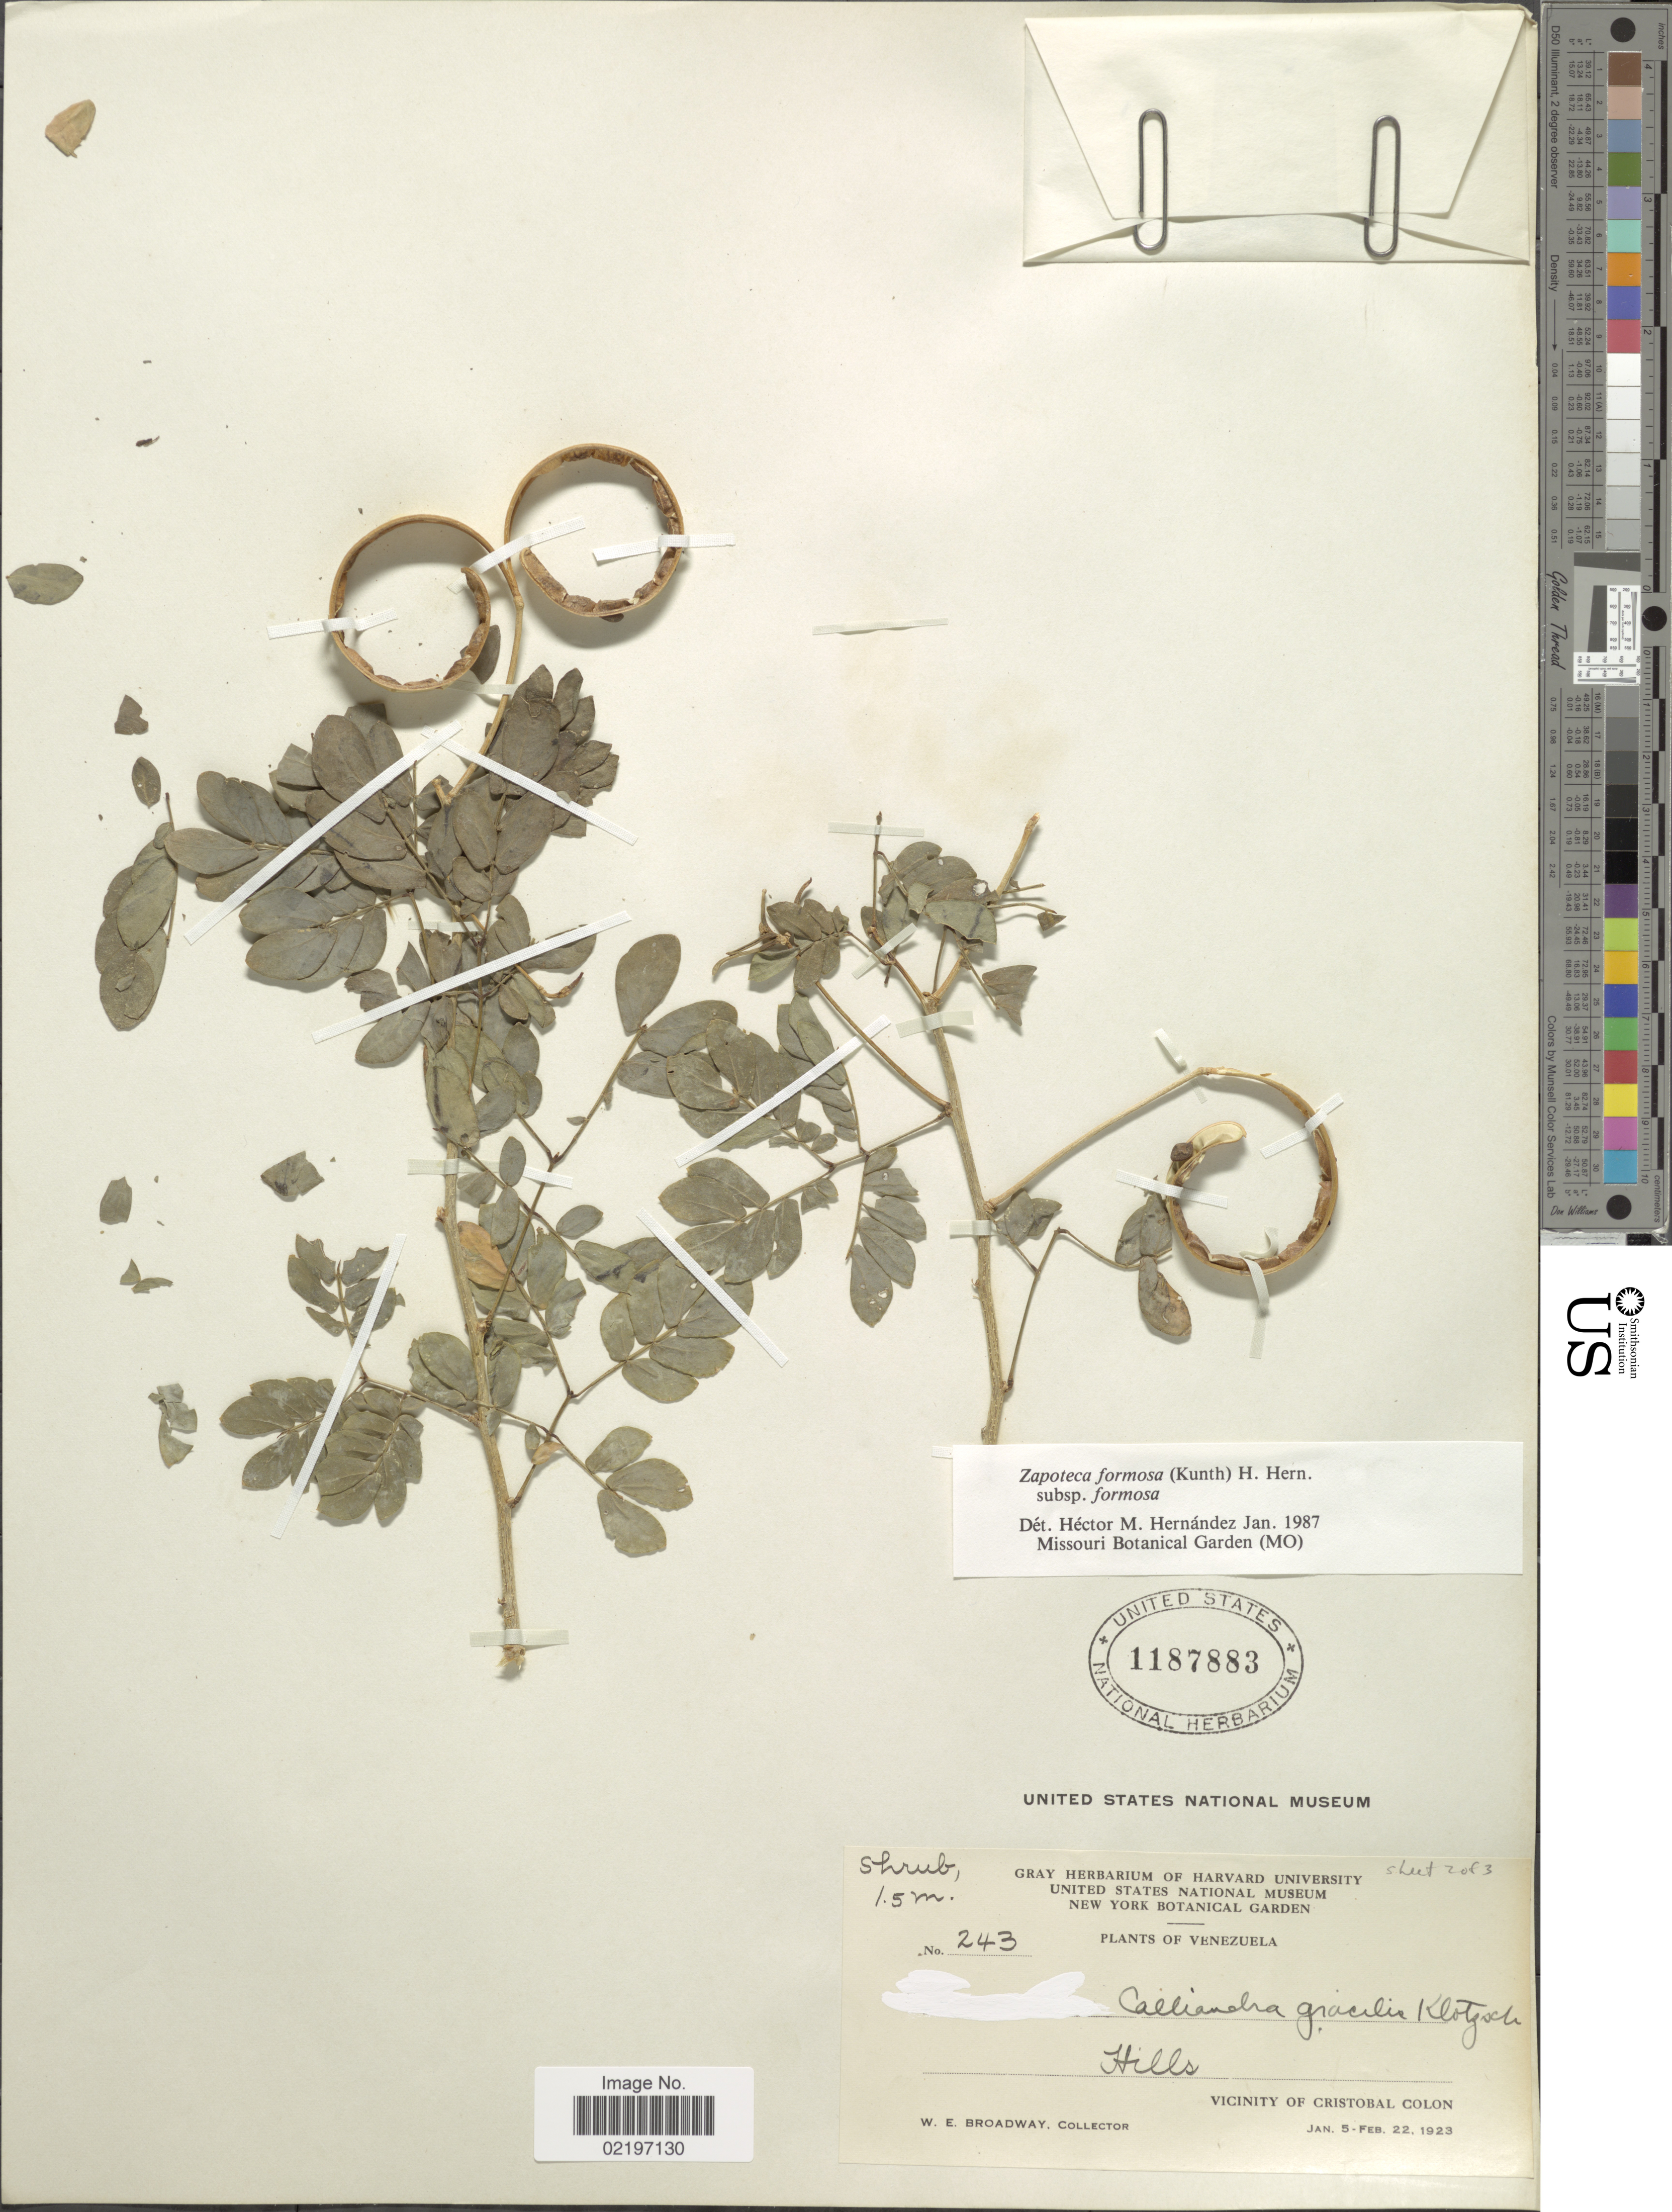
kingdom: Plantae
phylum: Tracheophyta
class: Magnoliopsida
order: Fabales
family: Fabaceae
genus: Zapoteca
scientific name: Zapoteca formosa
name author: (Kunth) H.M. Hern.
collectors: W. E. Broadway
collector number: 243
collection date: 1923-01-05/1923-01-22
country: Venezuela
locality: Vicinity of Cristobal Colon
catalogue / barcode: US 1187883